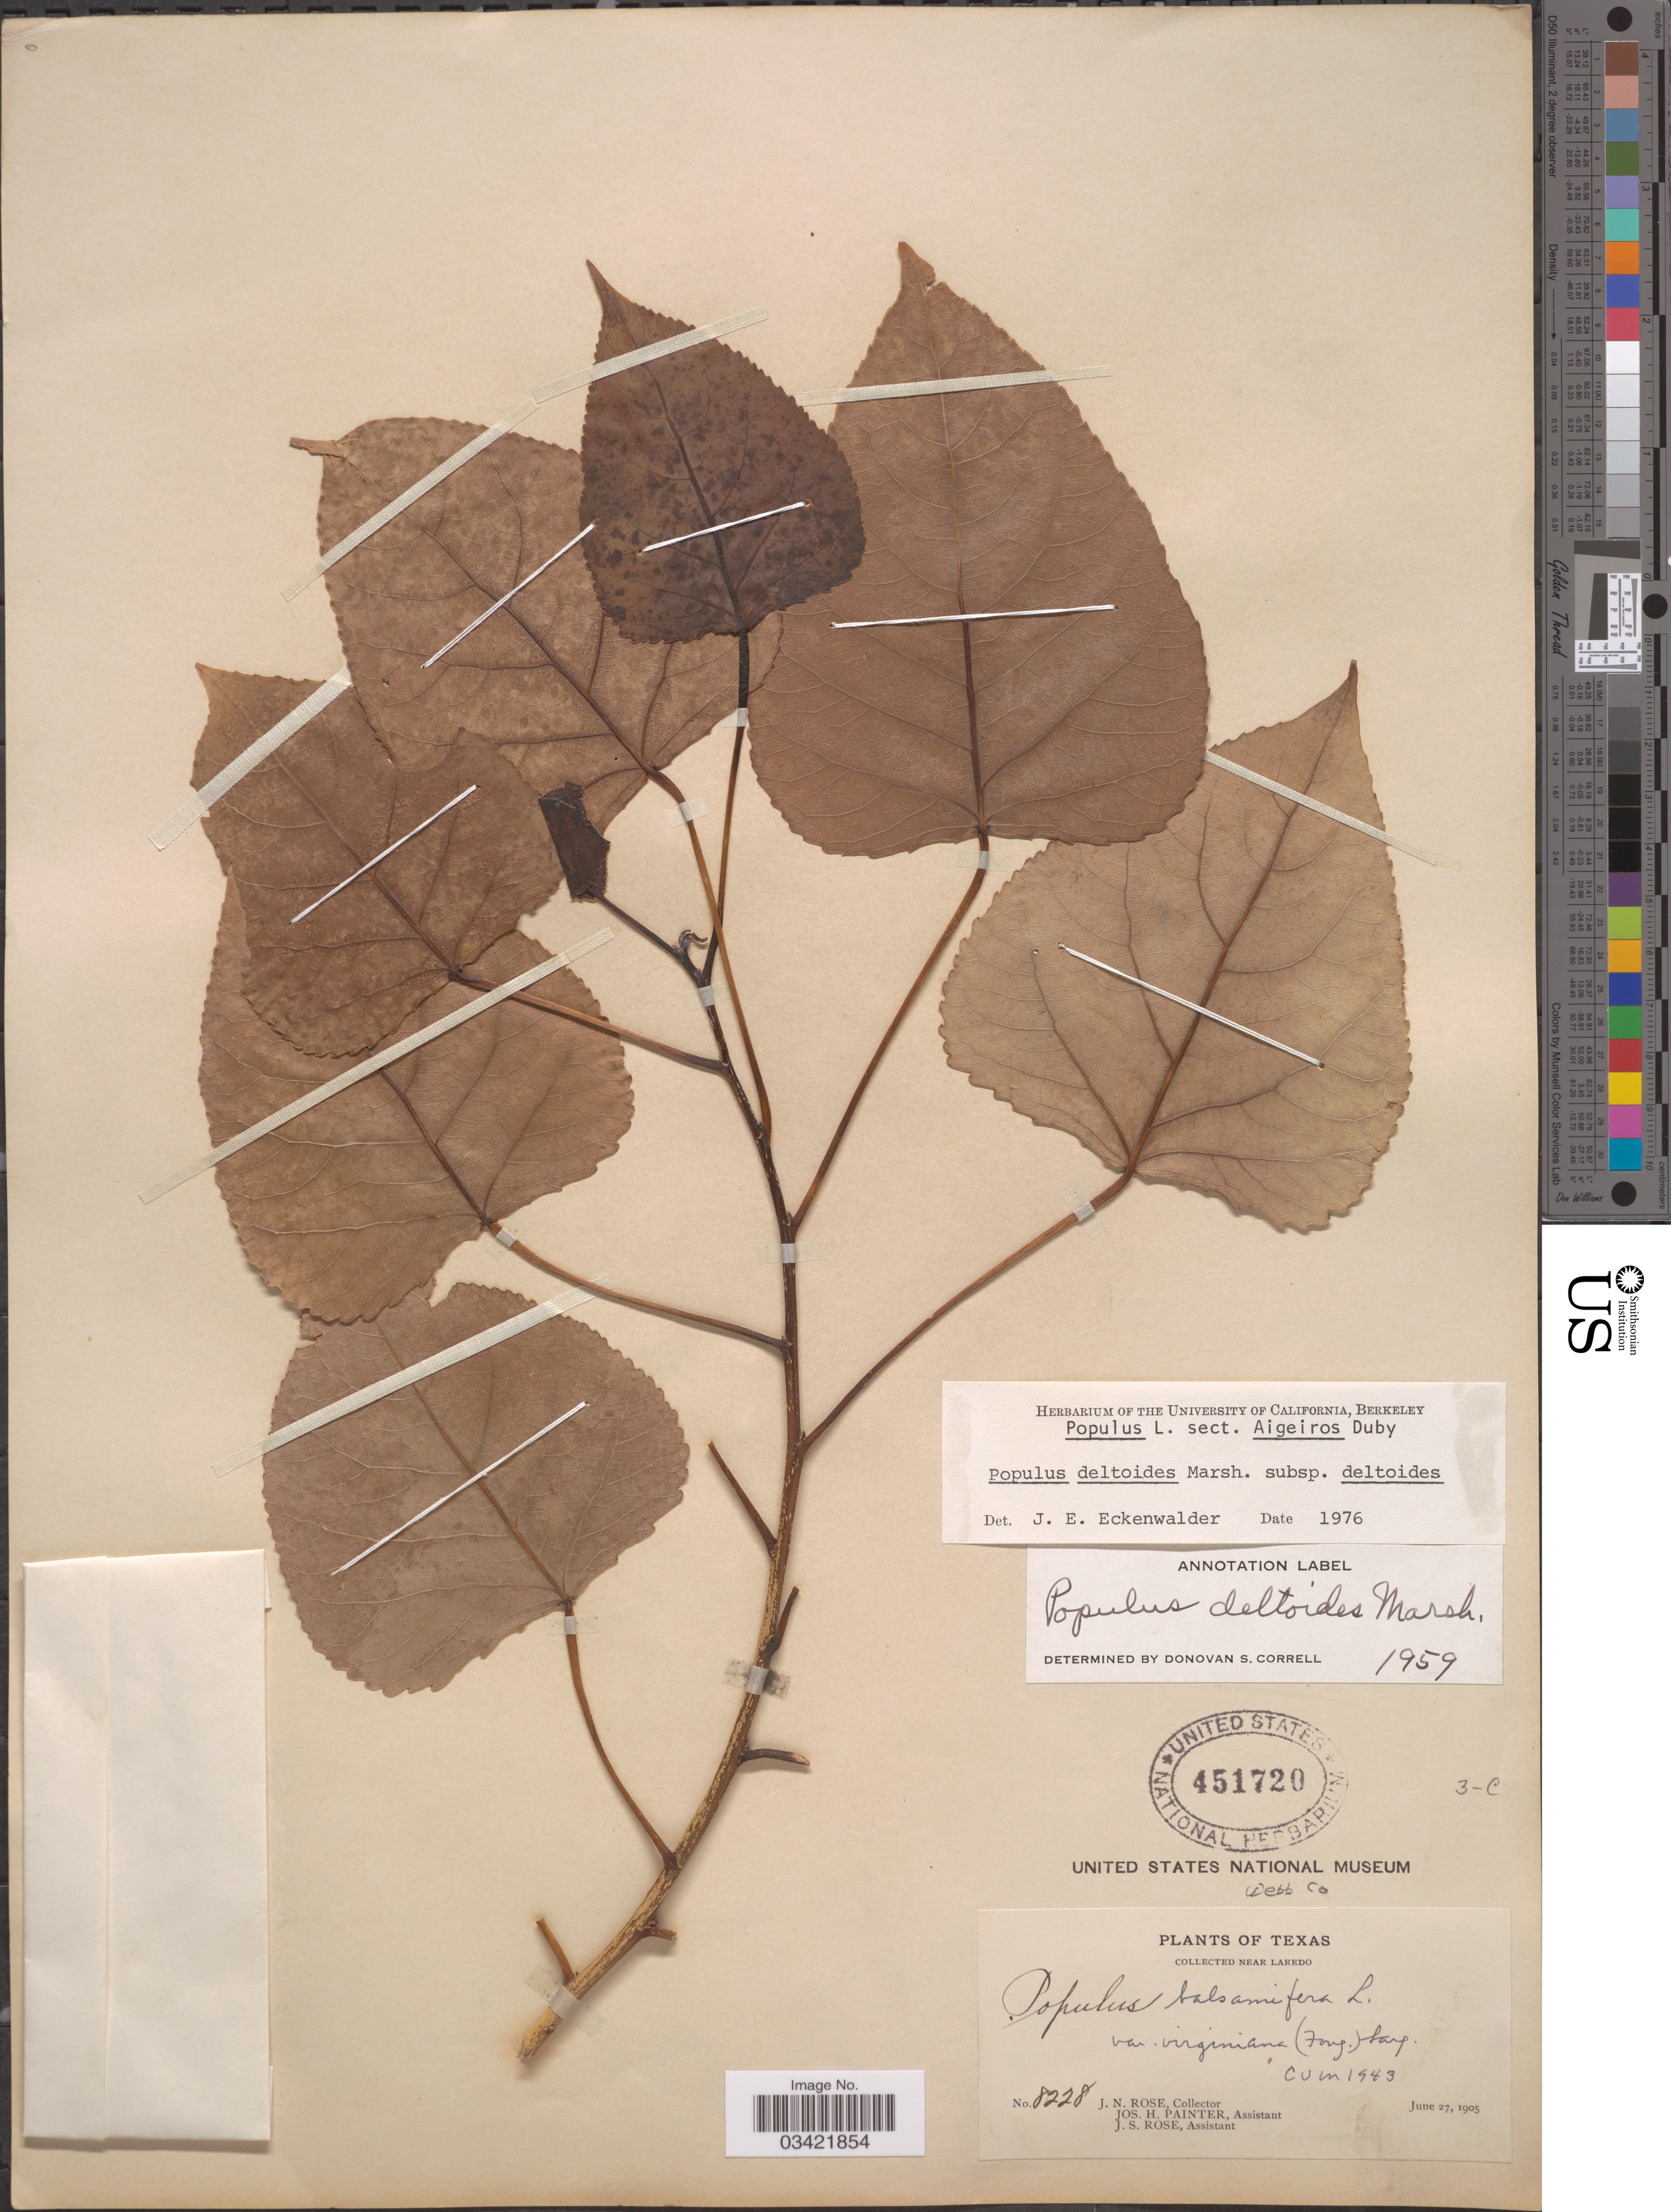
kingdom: Plantae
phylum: Tracheophyta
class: Magnoliopsida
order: Malpighiales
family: Salicaceae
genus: Populus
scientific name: Populus deltoides subsp. deltoides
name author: W. Bartram ex Marshall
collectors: J. N. Rose, J. H. Painter & J. S. Rose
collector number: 8228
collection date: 1905-06-27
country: United States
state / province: Texas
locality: Near Laredo. Webb Co.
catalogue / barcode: US 451720